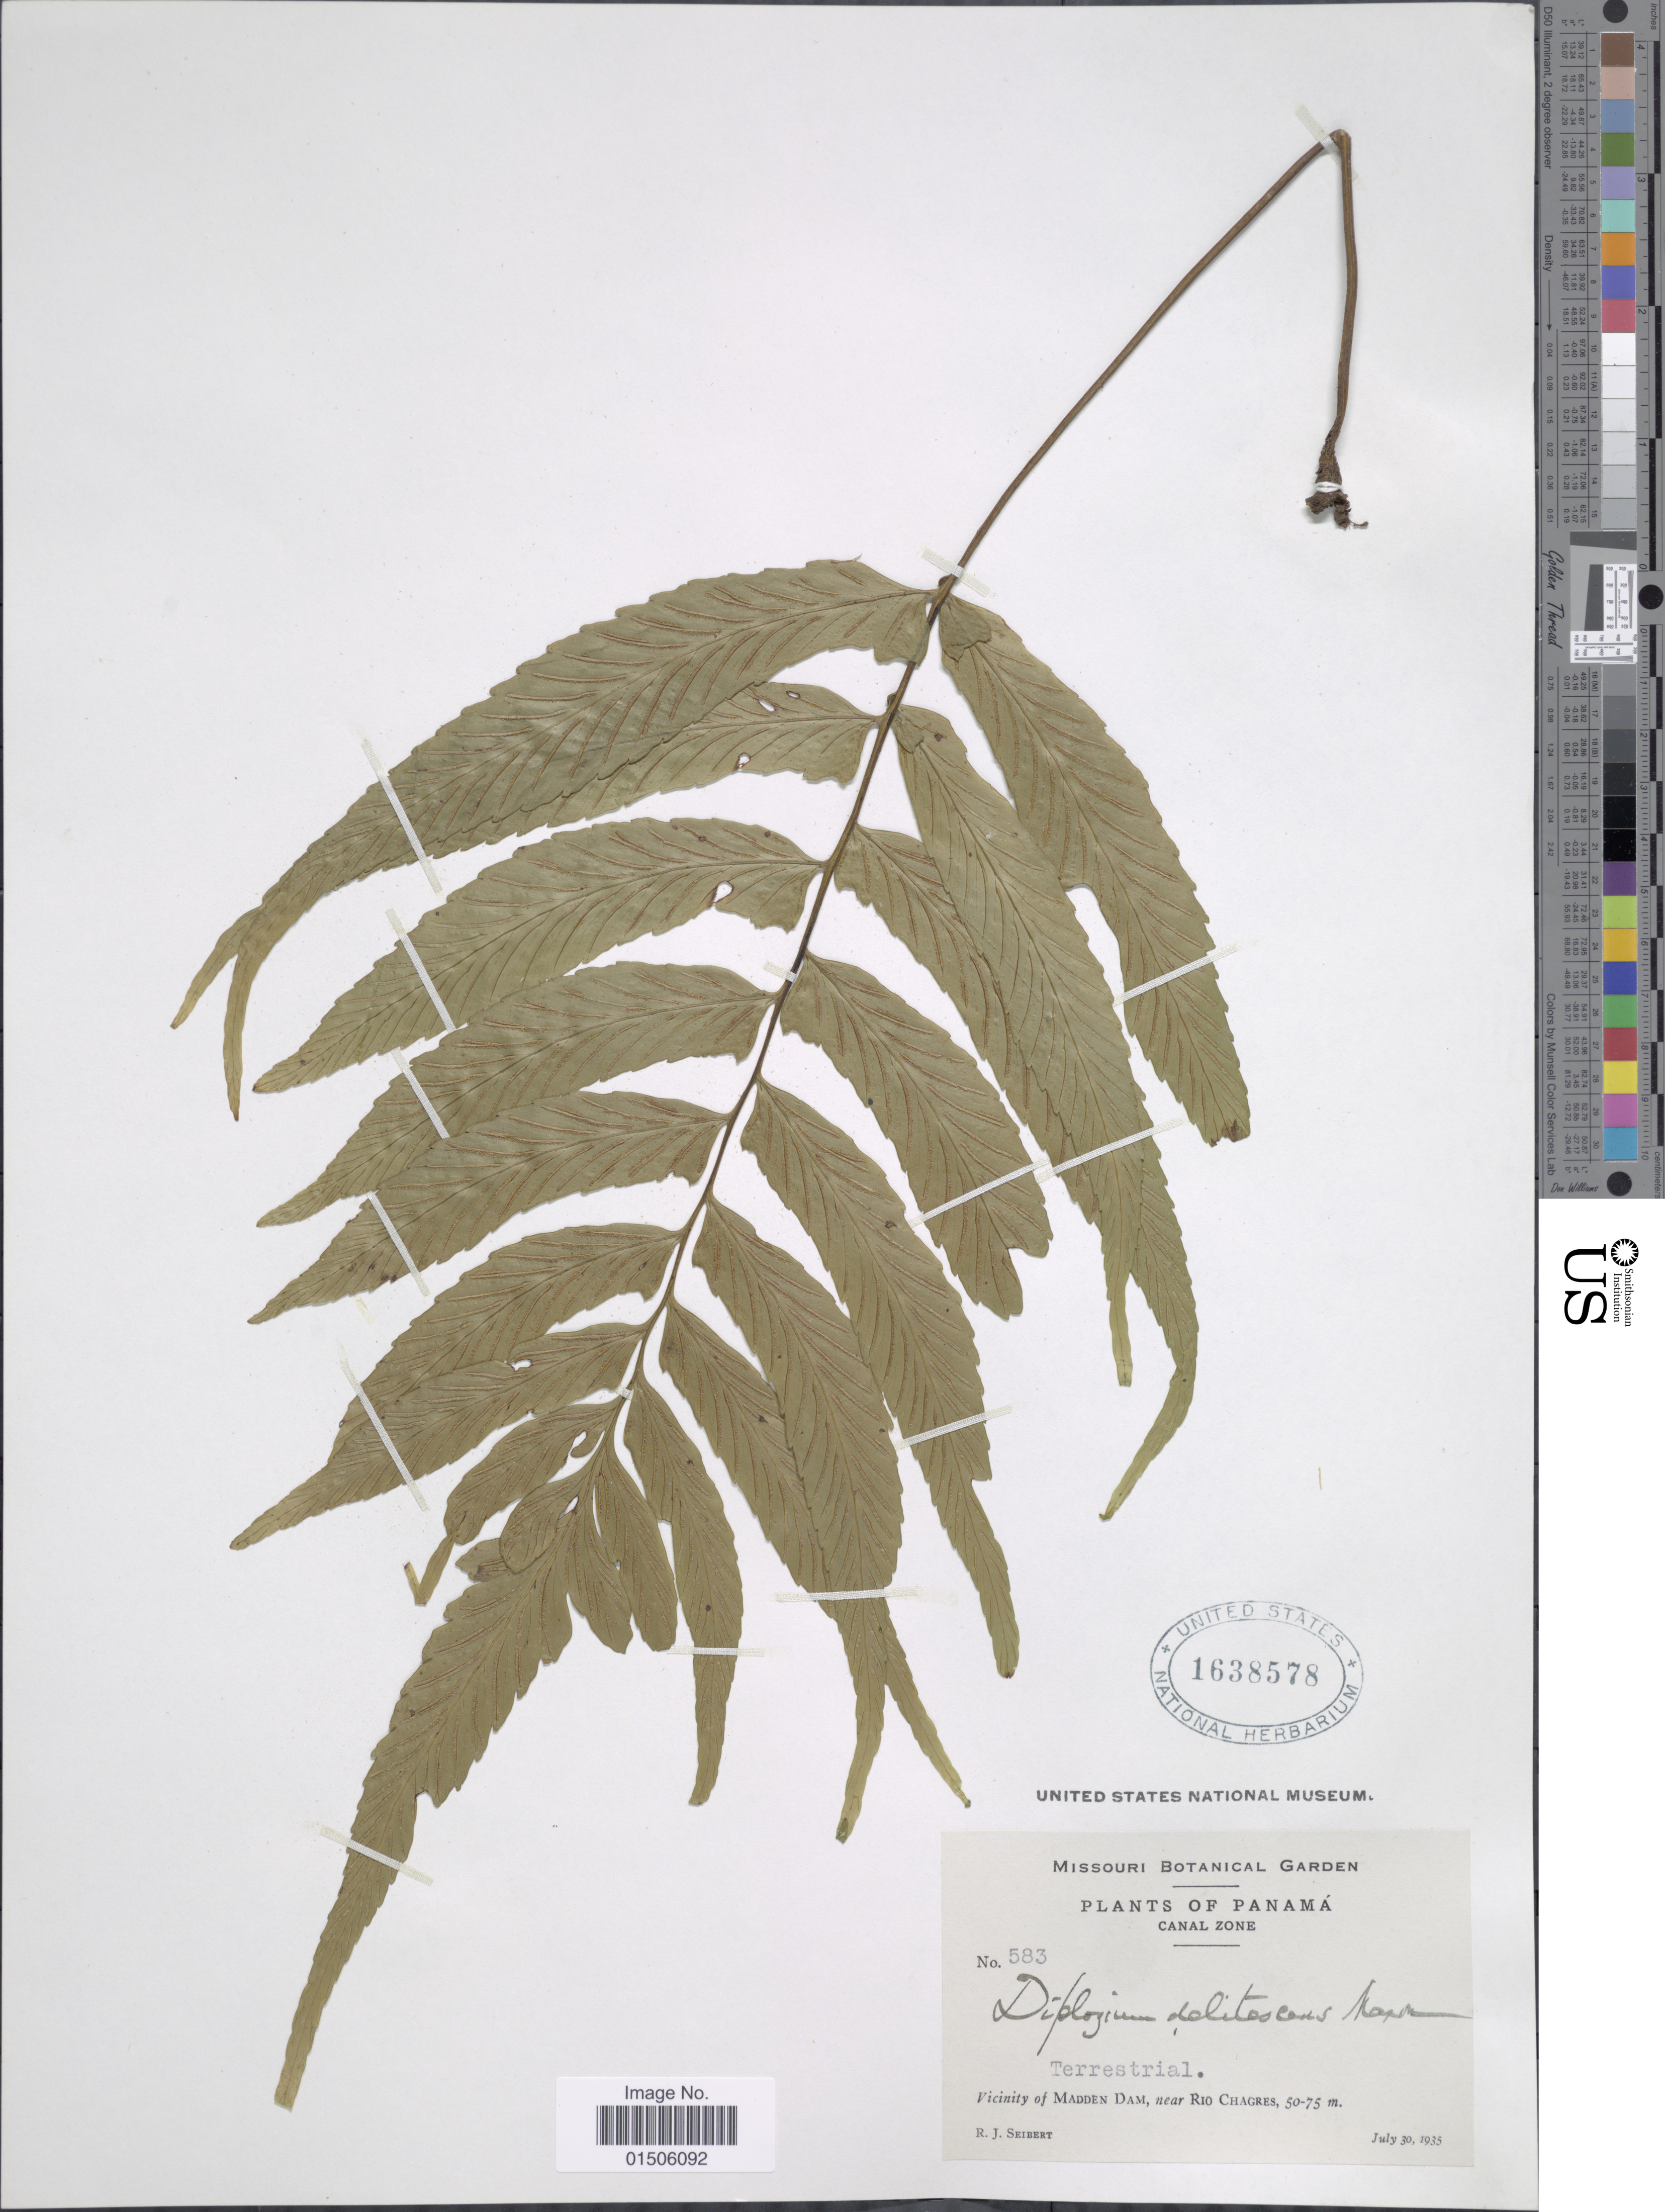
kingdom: Plantae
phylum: Tracheophyta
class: Polypodiopsida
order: Polypodiales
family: Aspleniaceae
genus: Asplenium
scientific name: Asplenium delitescens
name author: (Maxon) L.D. Gómez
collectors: R. J. Seibert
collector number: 583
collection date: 1935-07-30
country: Panama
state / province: Colón / Panamá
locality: Canal Zone, Vicinity of Madden Dam, near Rio Chagres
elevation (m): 50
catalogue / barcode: US 1638578